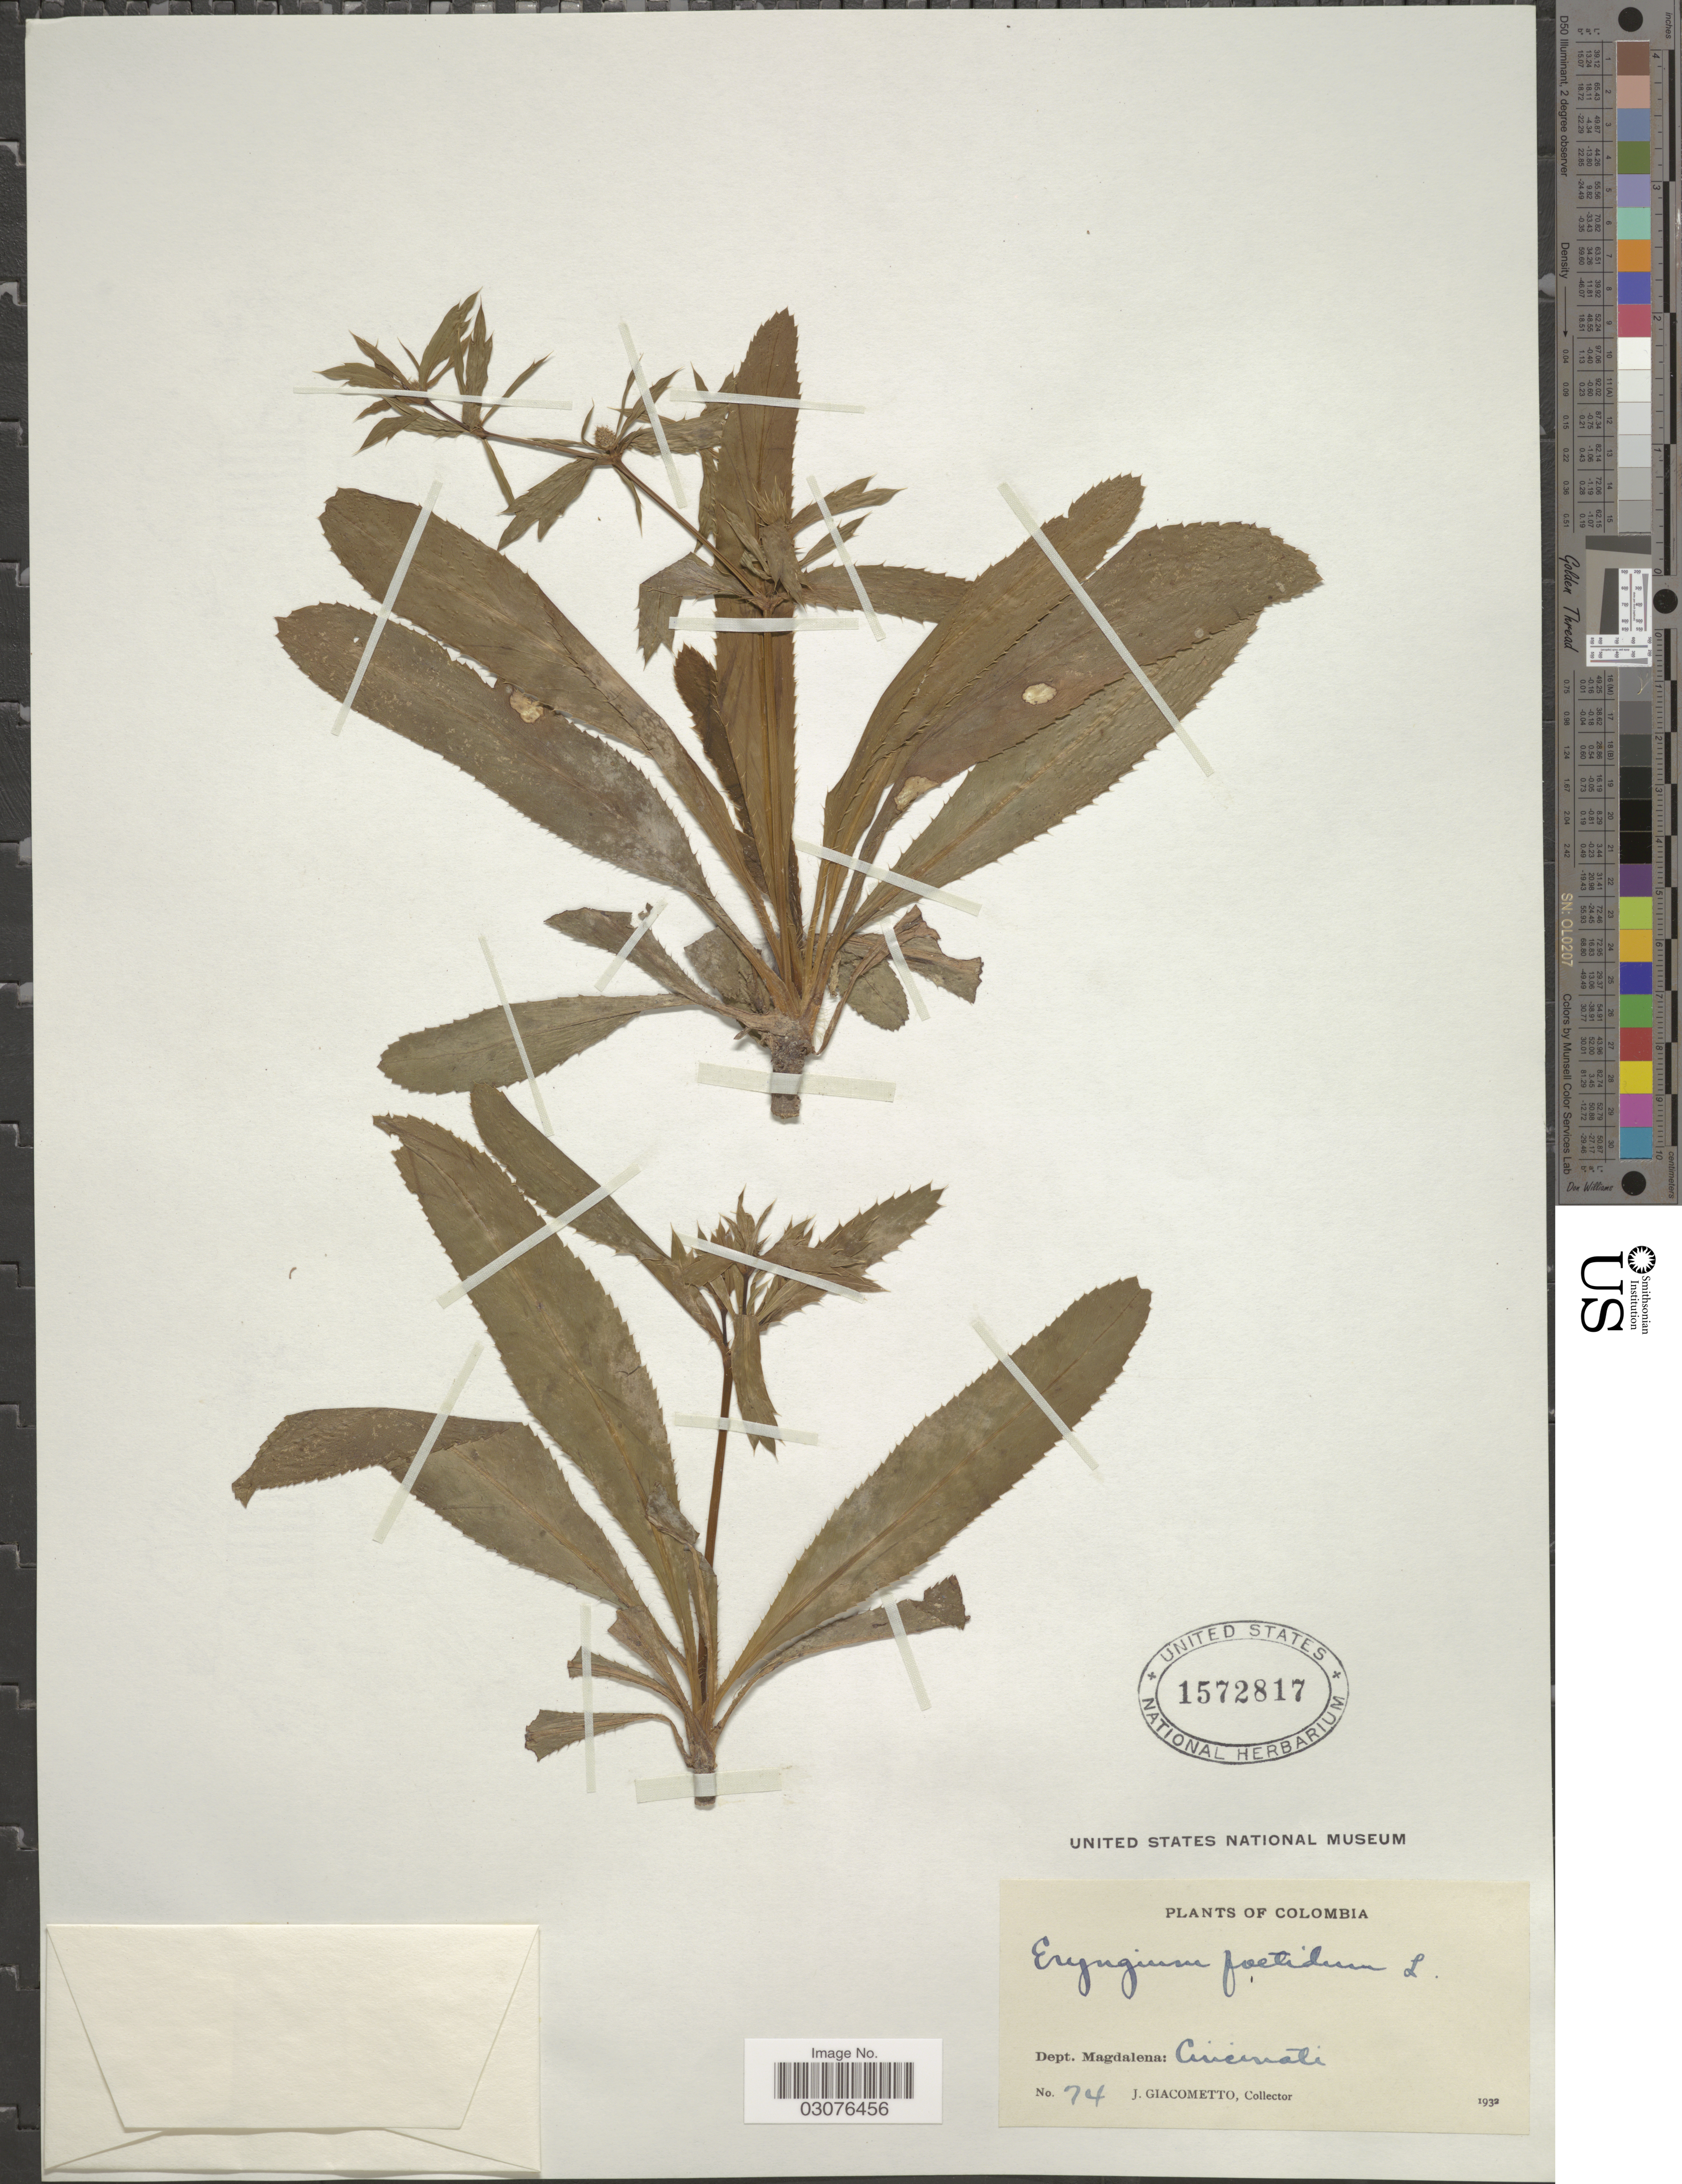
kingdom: Plantae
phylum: Tracheophyta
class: Magnoliopsida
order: Apiales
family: Apiaceae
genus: Eryngium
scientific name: Eryngium foetidum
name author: L.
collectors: J. Giacometto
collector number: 74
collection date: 1932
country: Colombia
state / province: Magdalena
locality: Dept. Magdalena: Cincinati.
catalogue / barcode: US 1572817